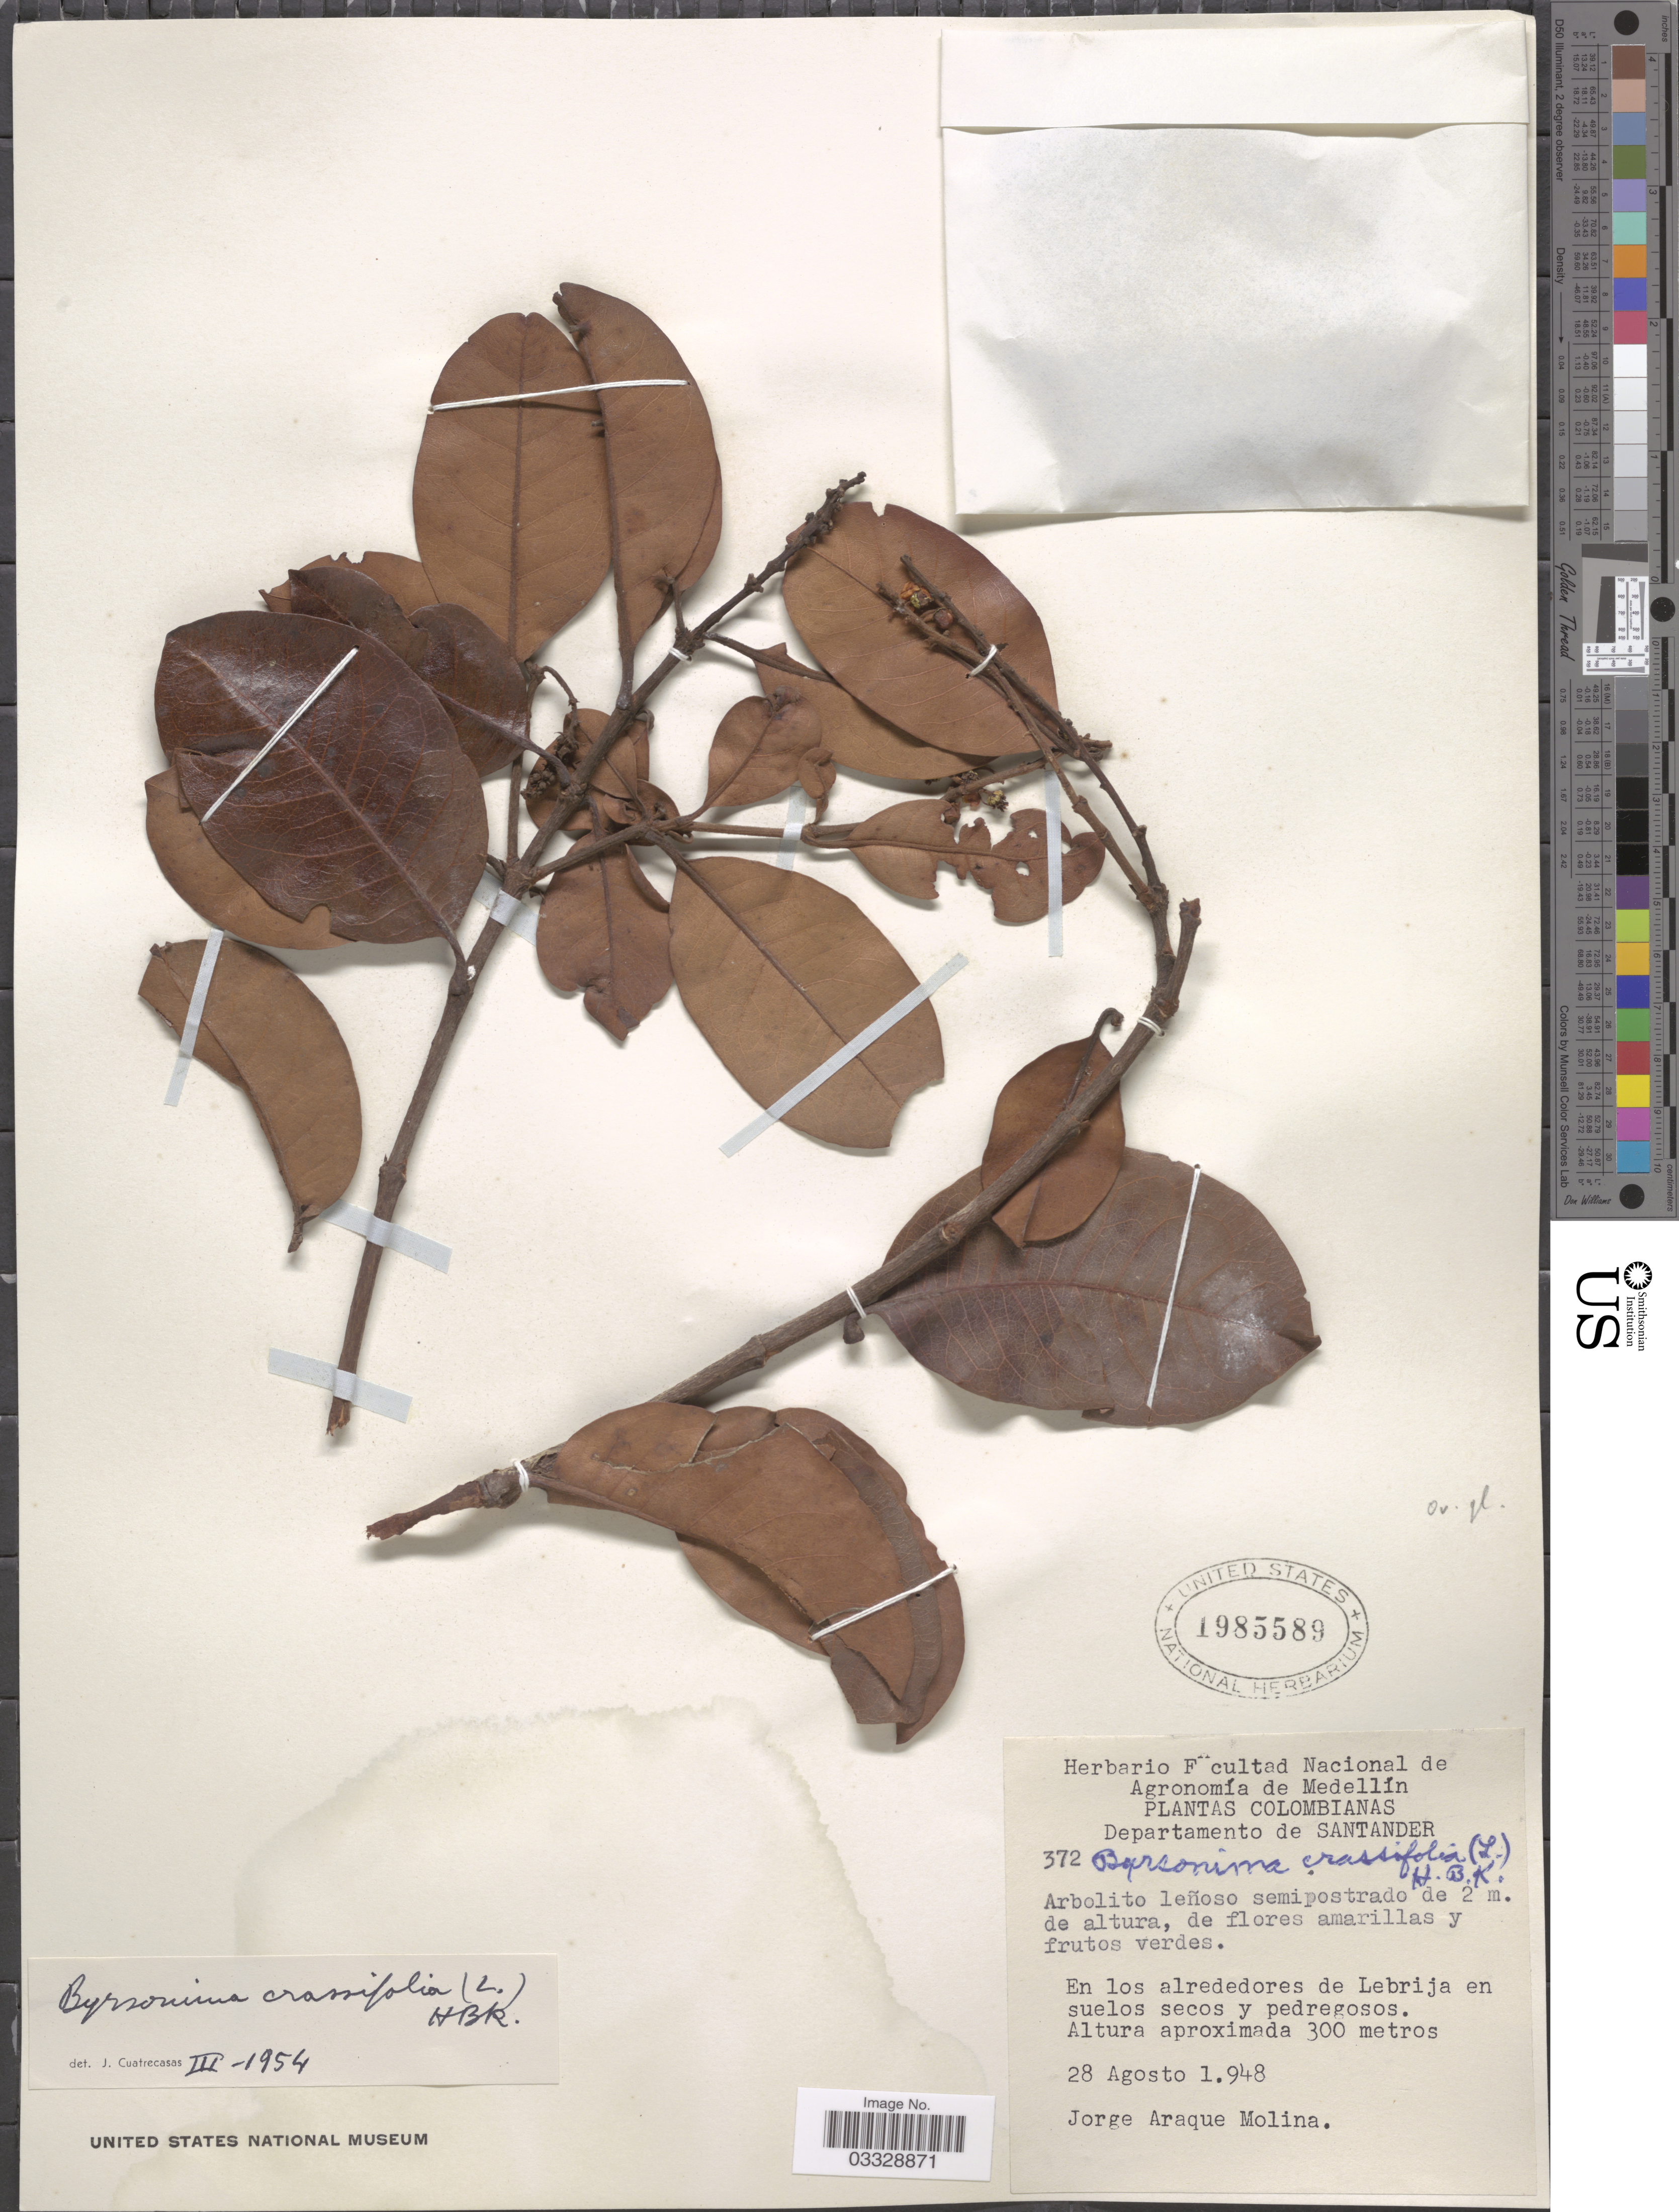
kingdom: Plantae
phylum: Tracheophyta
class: Magnoliopsida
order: Malpighiales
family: Malpighiaceae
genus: Byrsonima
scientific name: Byrsonima crassifolia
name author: (L.) Kunth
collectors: J. Araque Molina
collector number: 372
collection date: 1948-08-28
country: Colombia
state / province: Santander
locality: Departamento de Santander. En los alrededores de Lebrija en suelos secos y pedregosos.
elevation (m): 300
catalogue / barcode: US 1985589